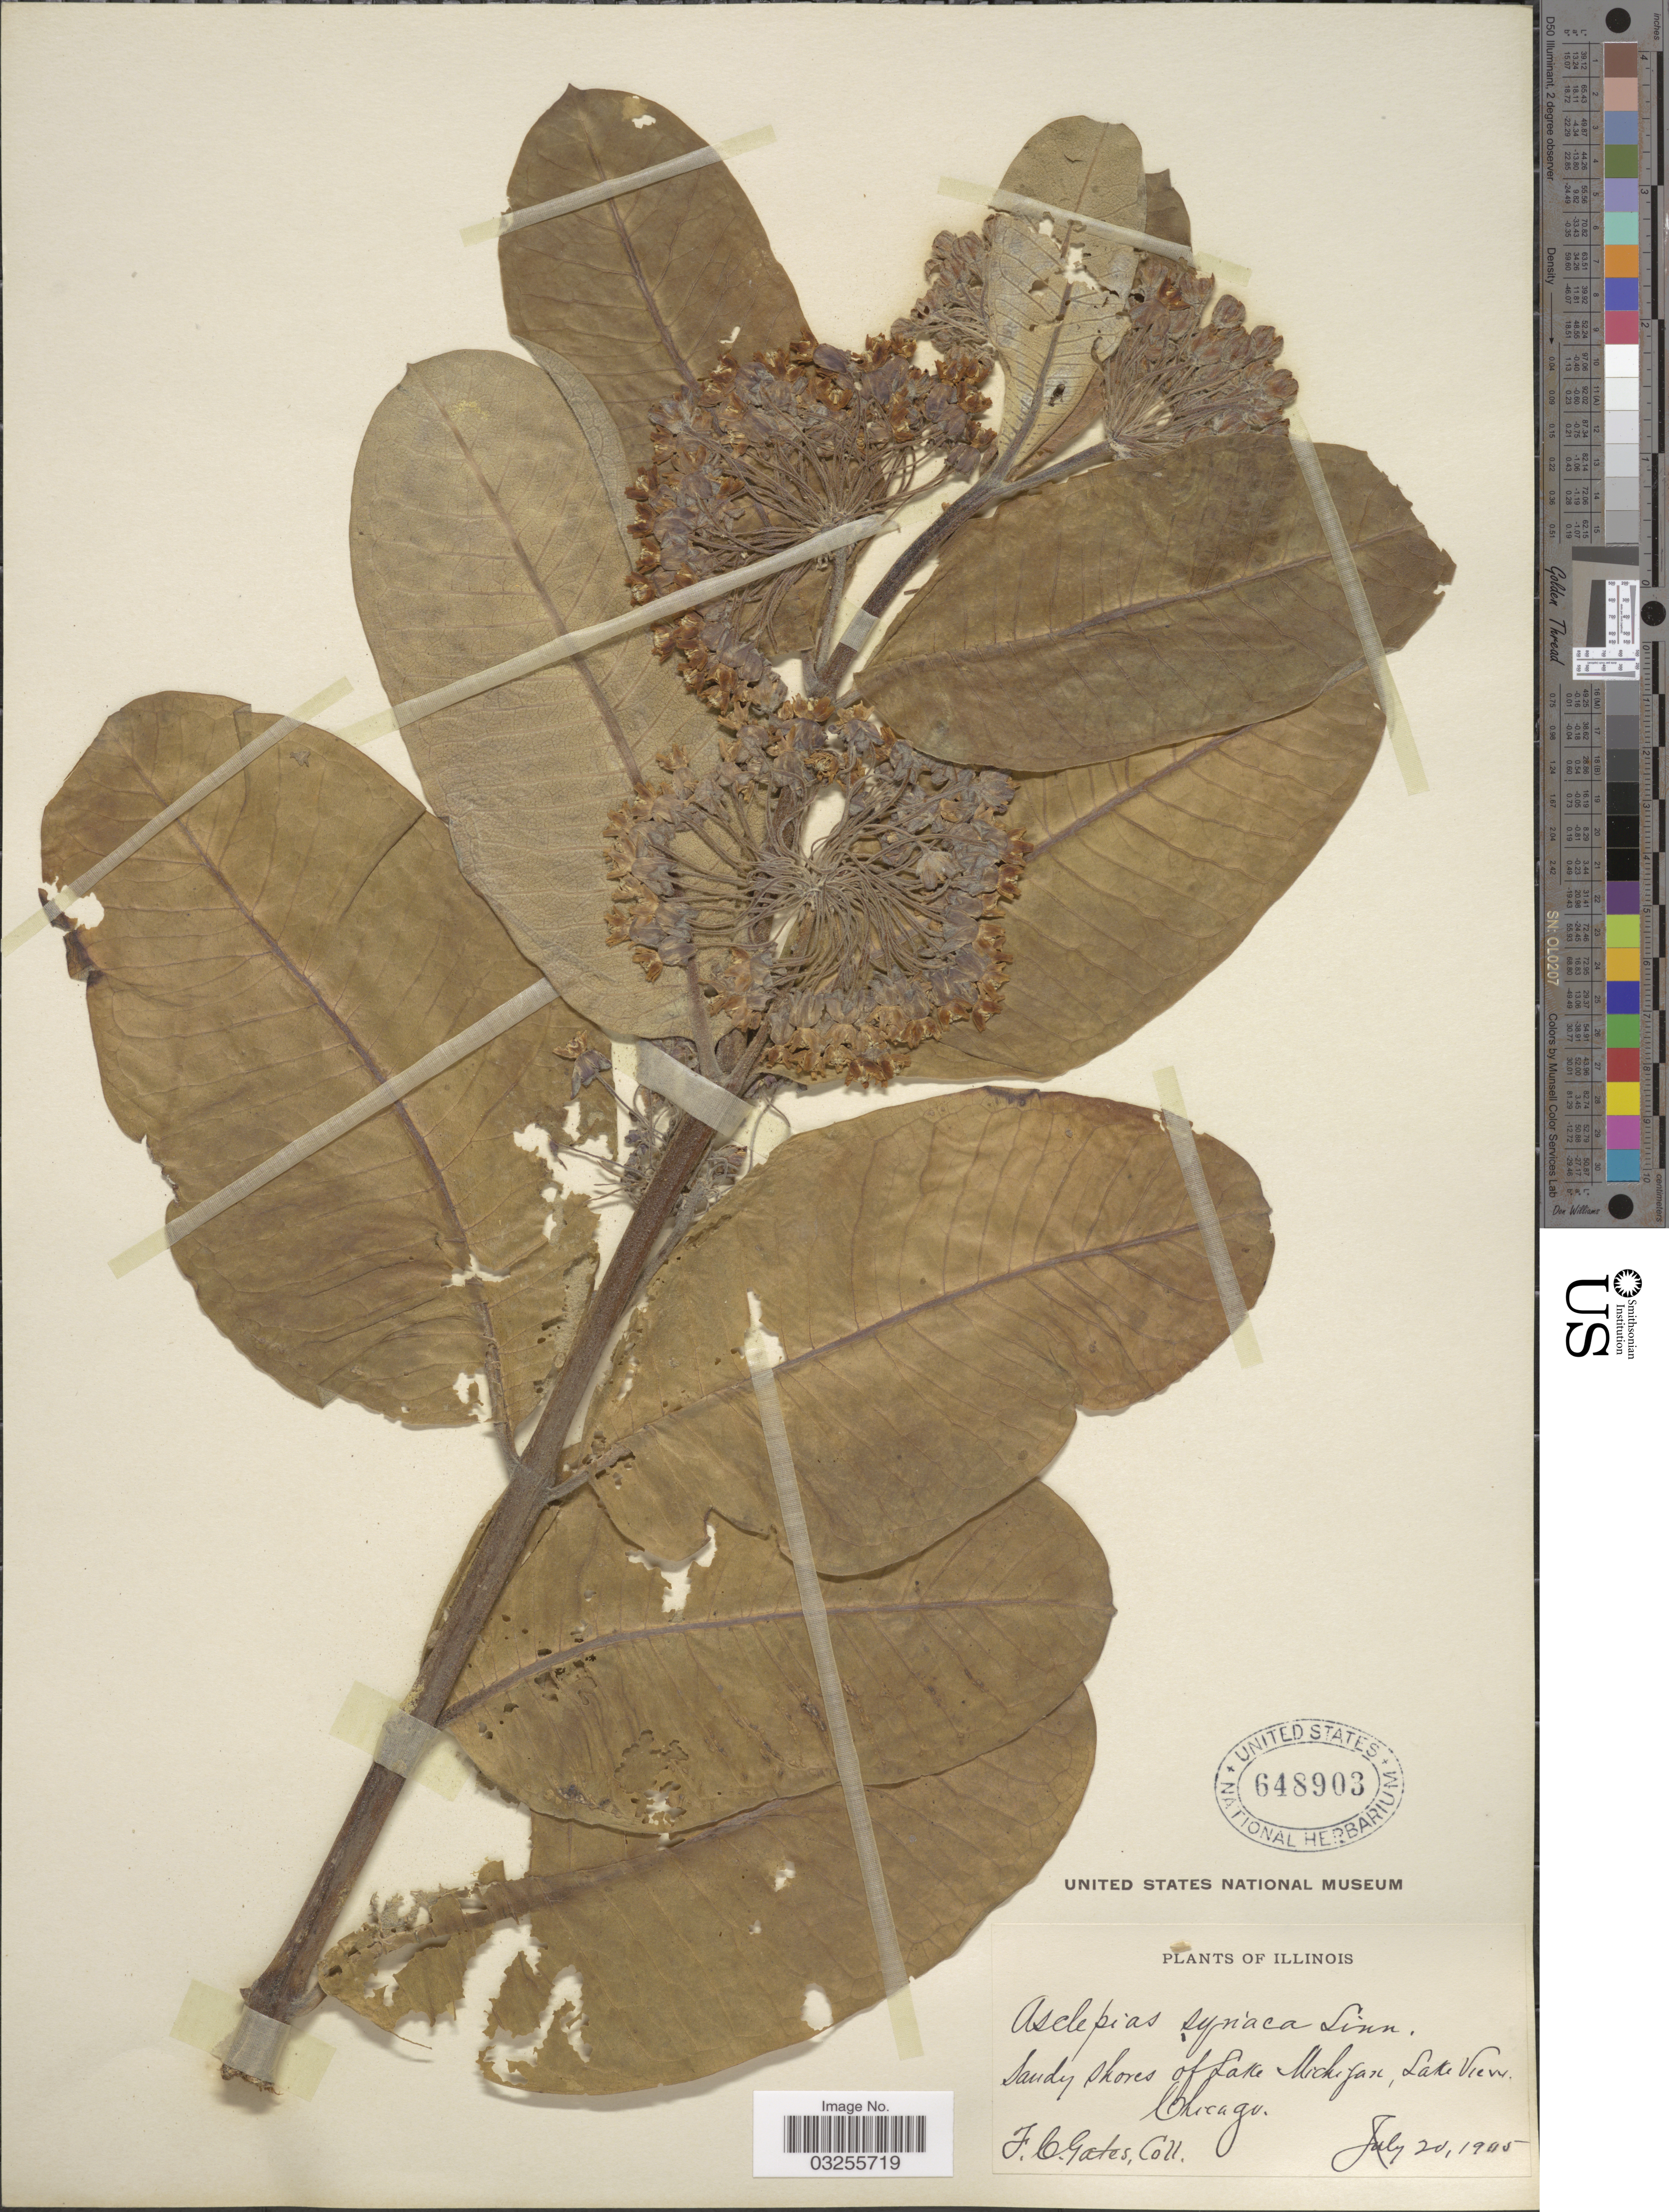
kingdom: Plantae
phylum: Tracheophyta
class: Magnoliopsida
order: Gentianales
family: Apocynaceae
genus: Asclepias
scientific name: Asclepias syriaca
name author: L.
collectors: F. C. Gates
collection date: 1905-07-20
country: United States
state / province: Illinois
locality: Sandy shores of Lake Michigan, Lake View. Chicago.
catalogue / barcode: US 648903